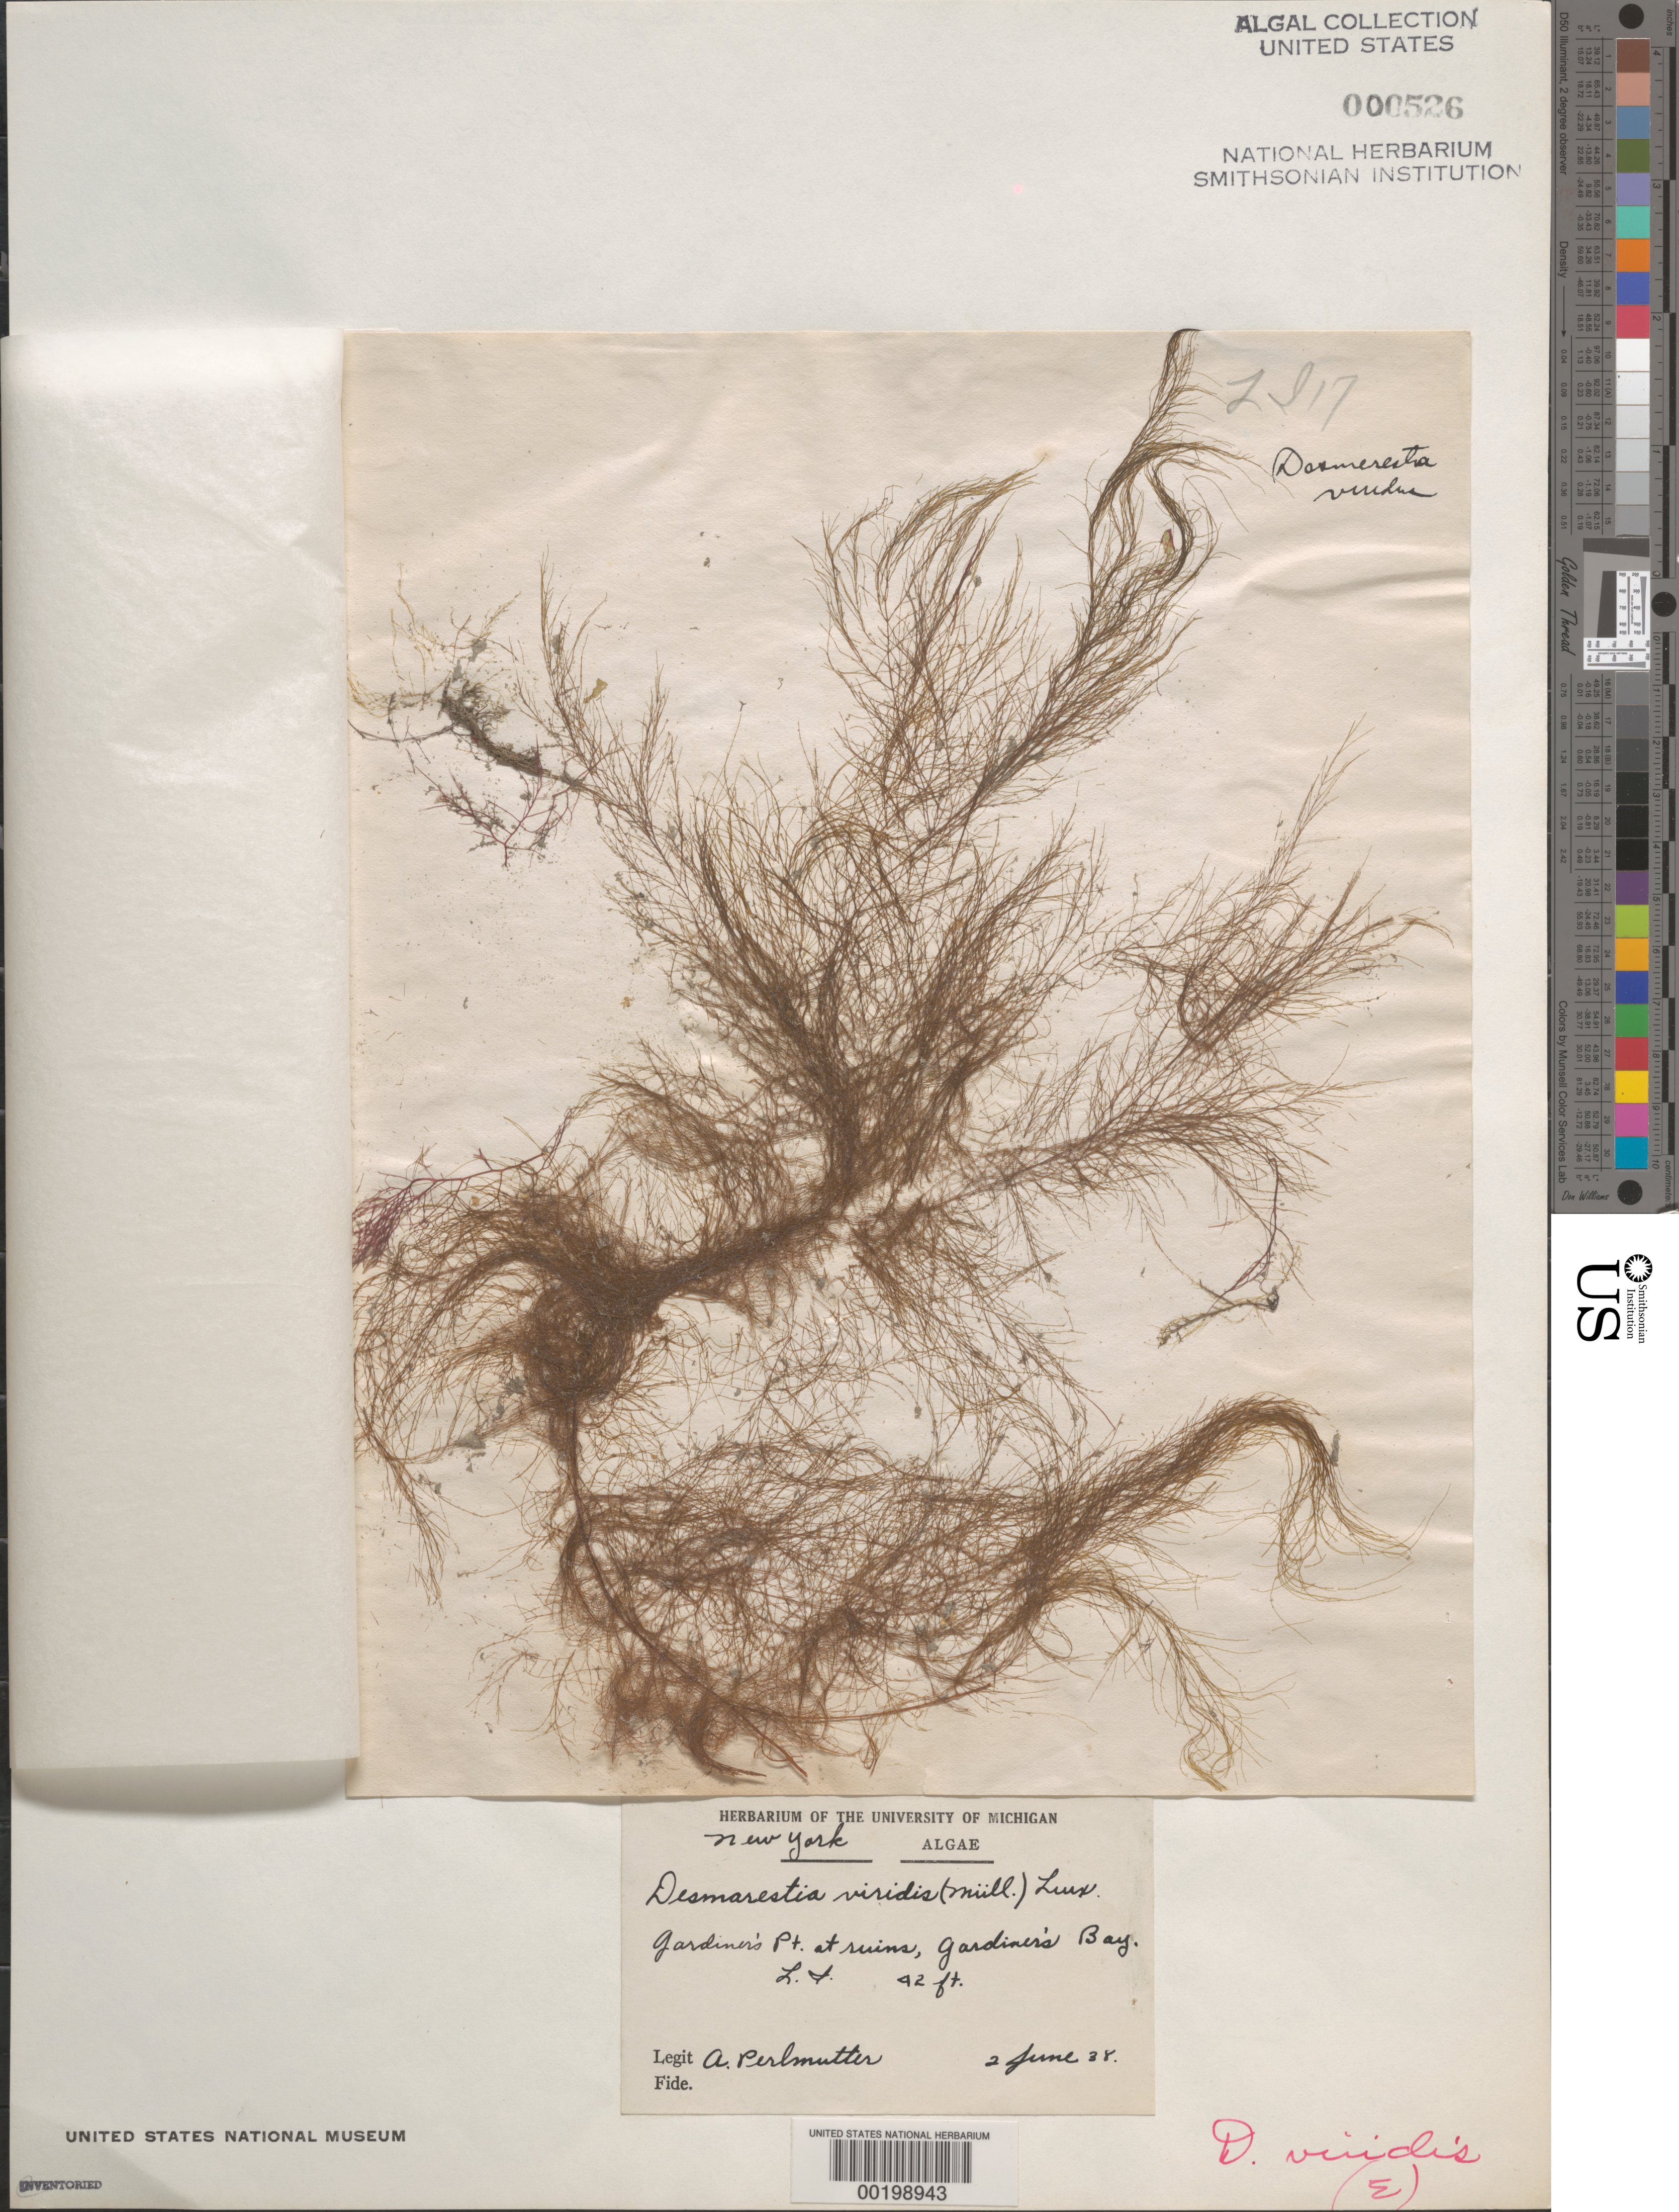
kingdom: Chromista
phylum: Ochrophyta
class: Phaeophyceae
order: Desmarestiales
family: Desmarestiaceae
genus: Desmarestia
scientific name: Desmarestia viridis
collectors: A. Perlmutter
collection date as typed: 02 Jun 1938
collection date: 1938-06-02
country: United States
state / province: New York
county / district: Suffolk County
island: Long Island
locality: Gardiner's Point, Gardiners Bay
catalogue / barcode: US 526